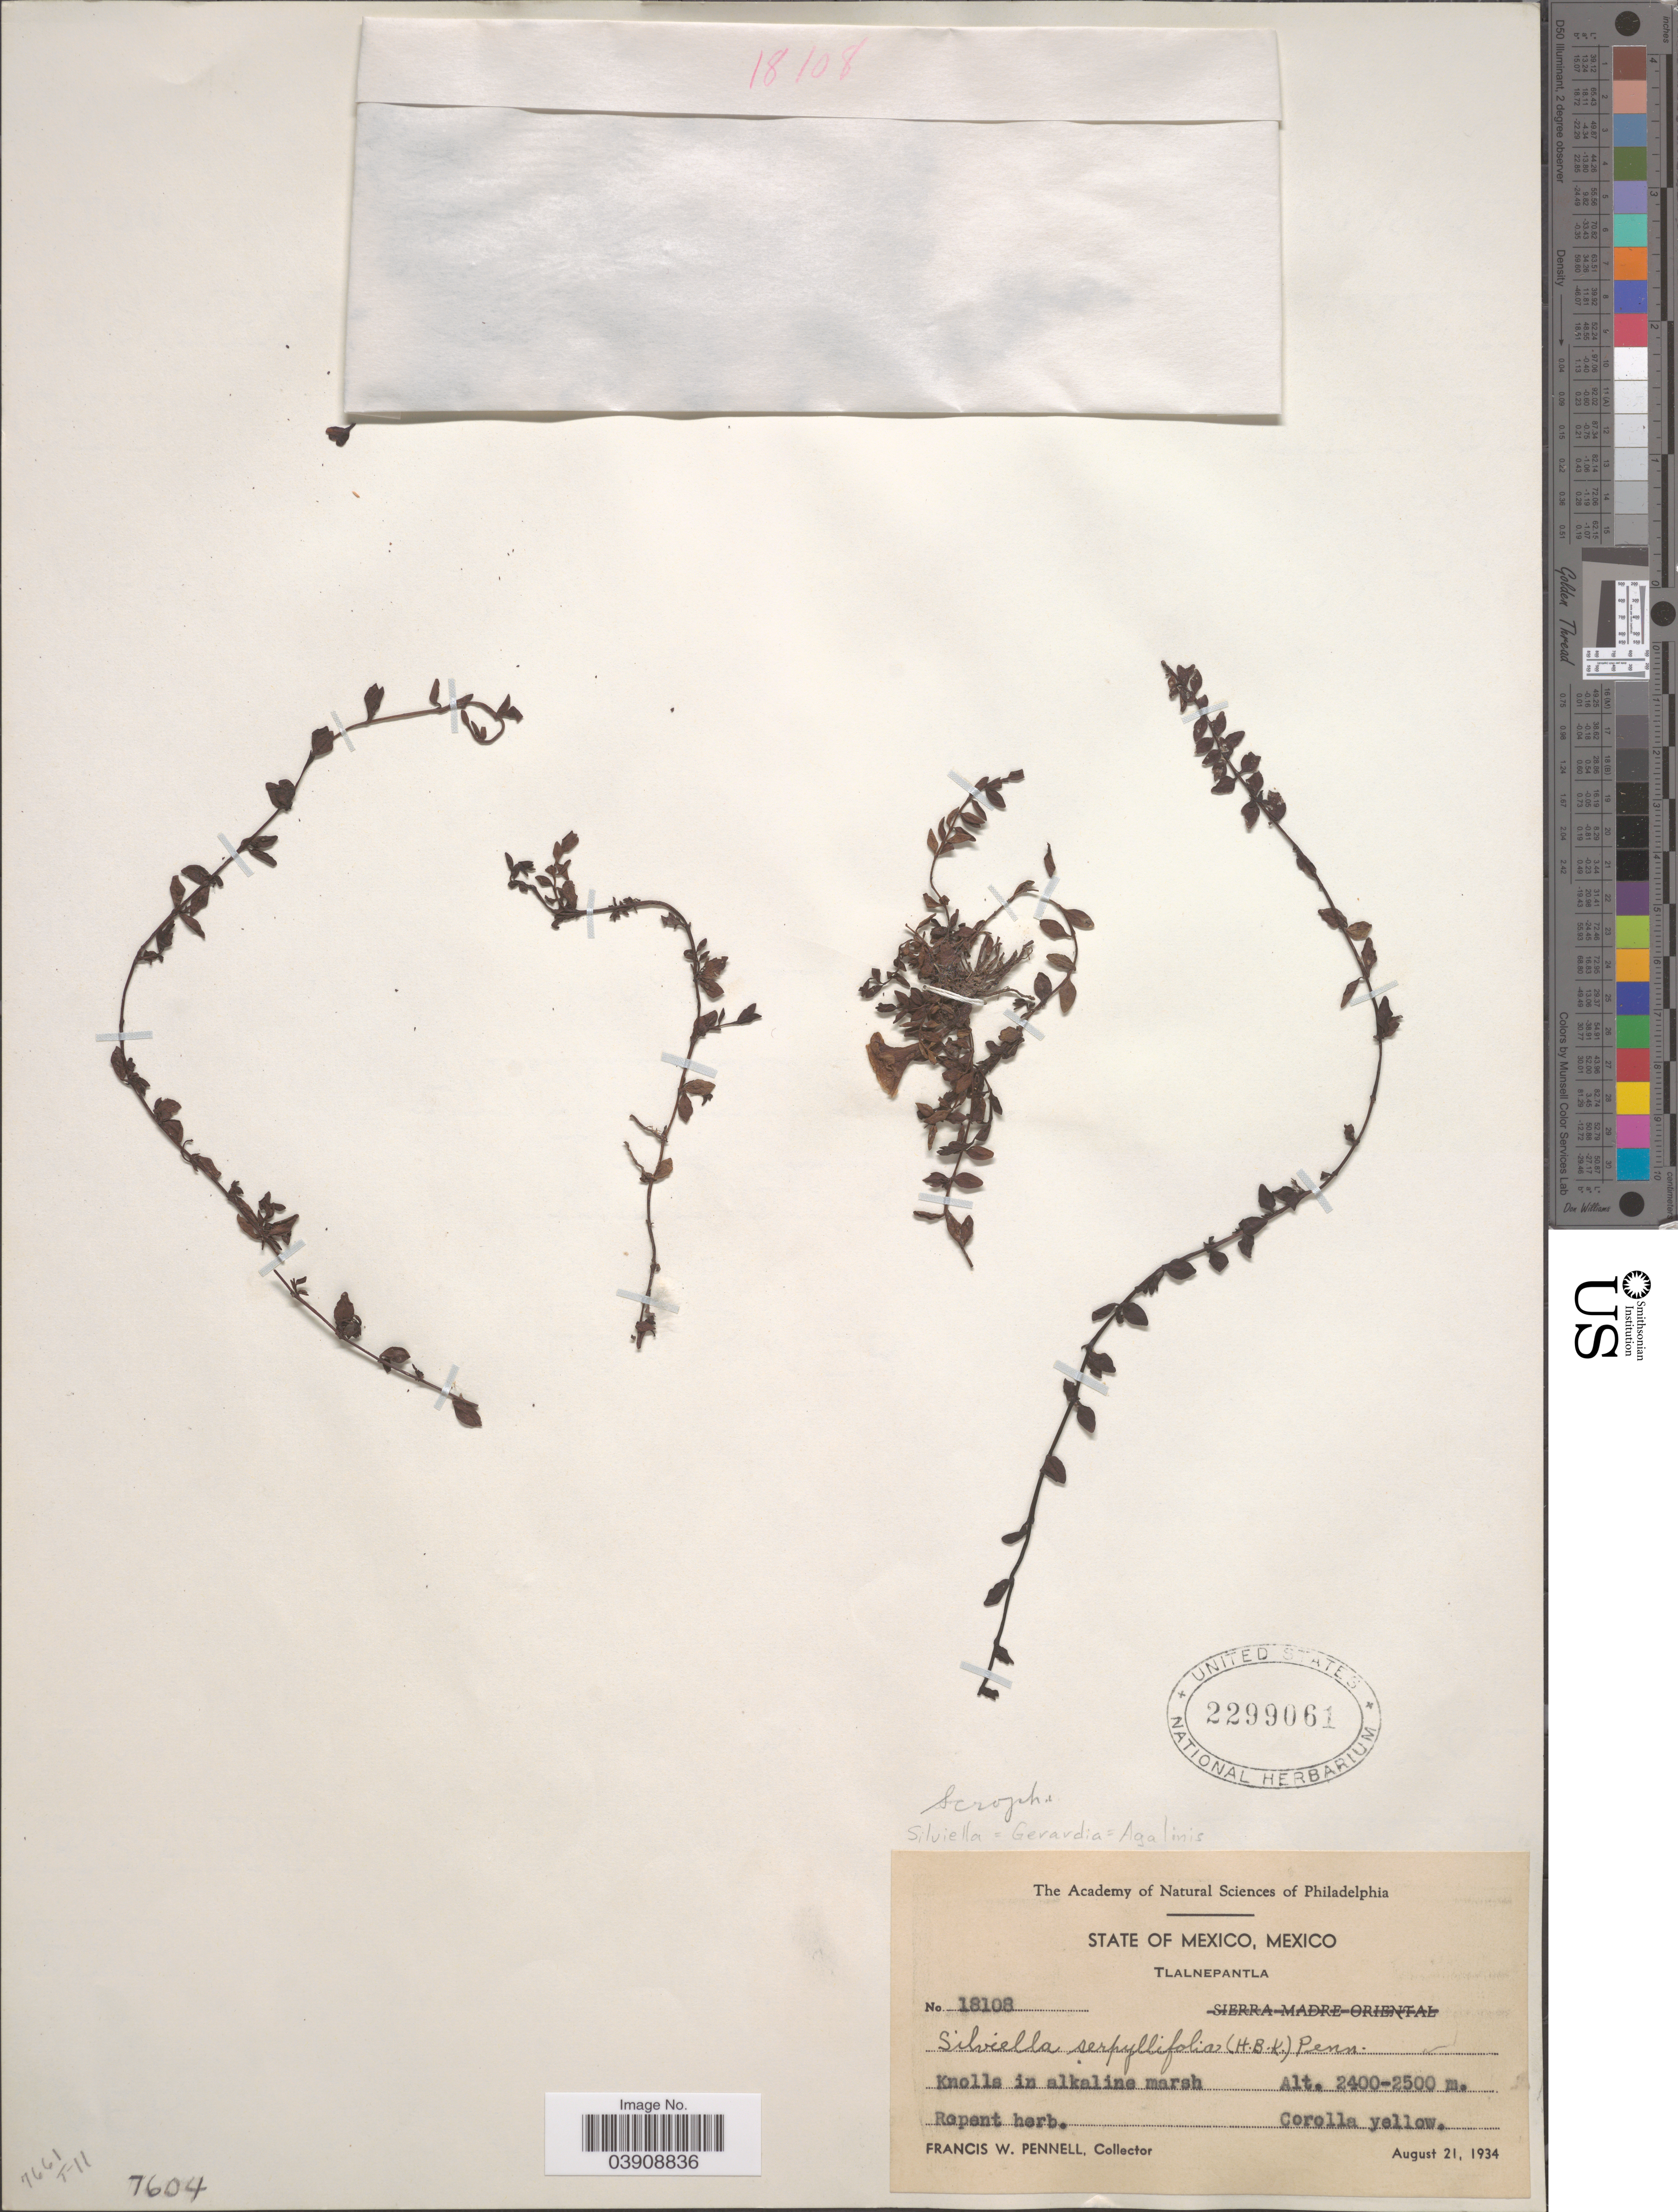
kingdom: Plantae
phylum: Tracheophyta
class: Magnoliopsida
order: Lamiales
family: Orobanchaceae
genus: Silviella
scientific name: Silviella serpyllifolia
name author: (Kunth) Pennell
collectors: F. W. Pennell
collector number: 18108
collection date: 1934-08-21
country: Mexico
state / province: México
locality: Tlalnepantla. Knolls in alkaline marsh.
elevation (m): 2400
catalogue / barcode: US 2299061